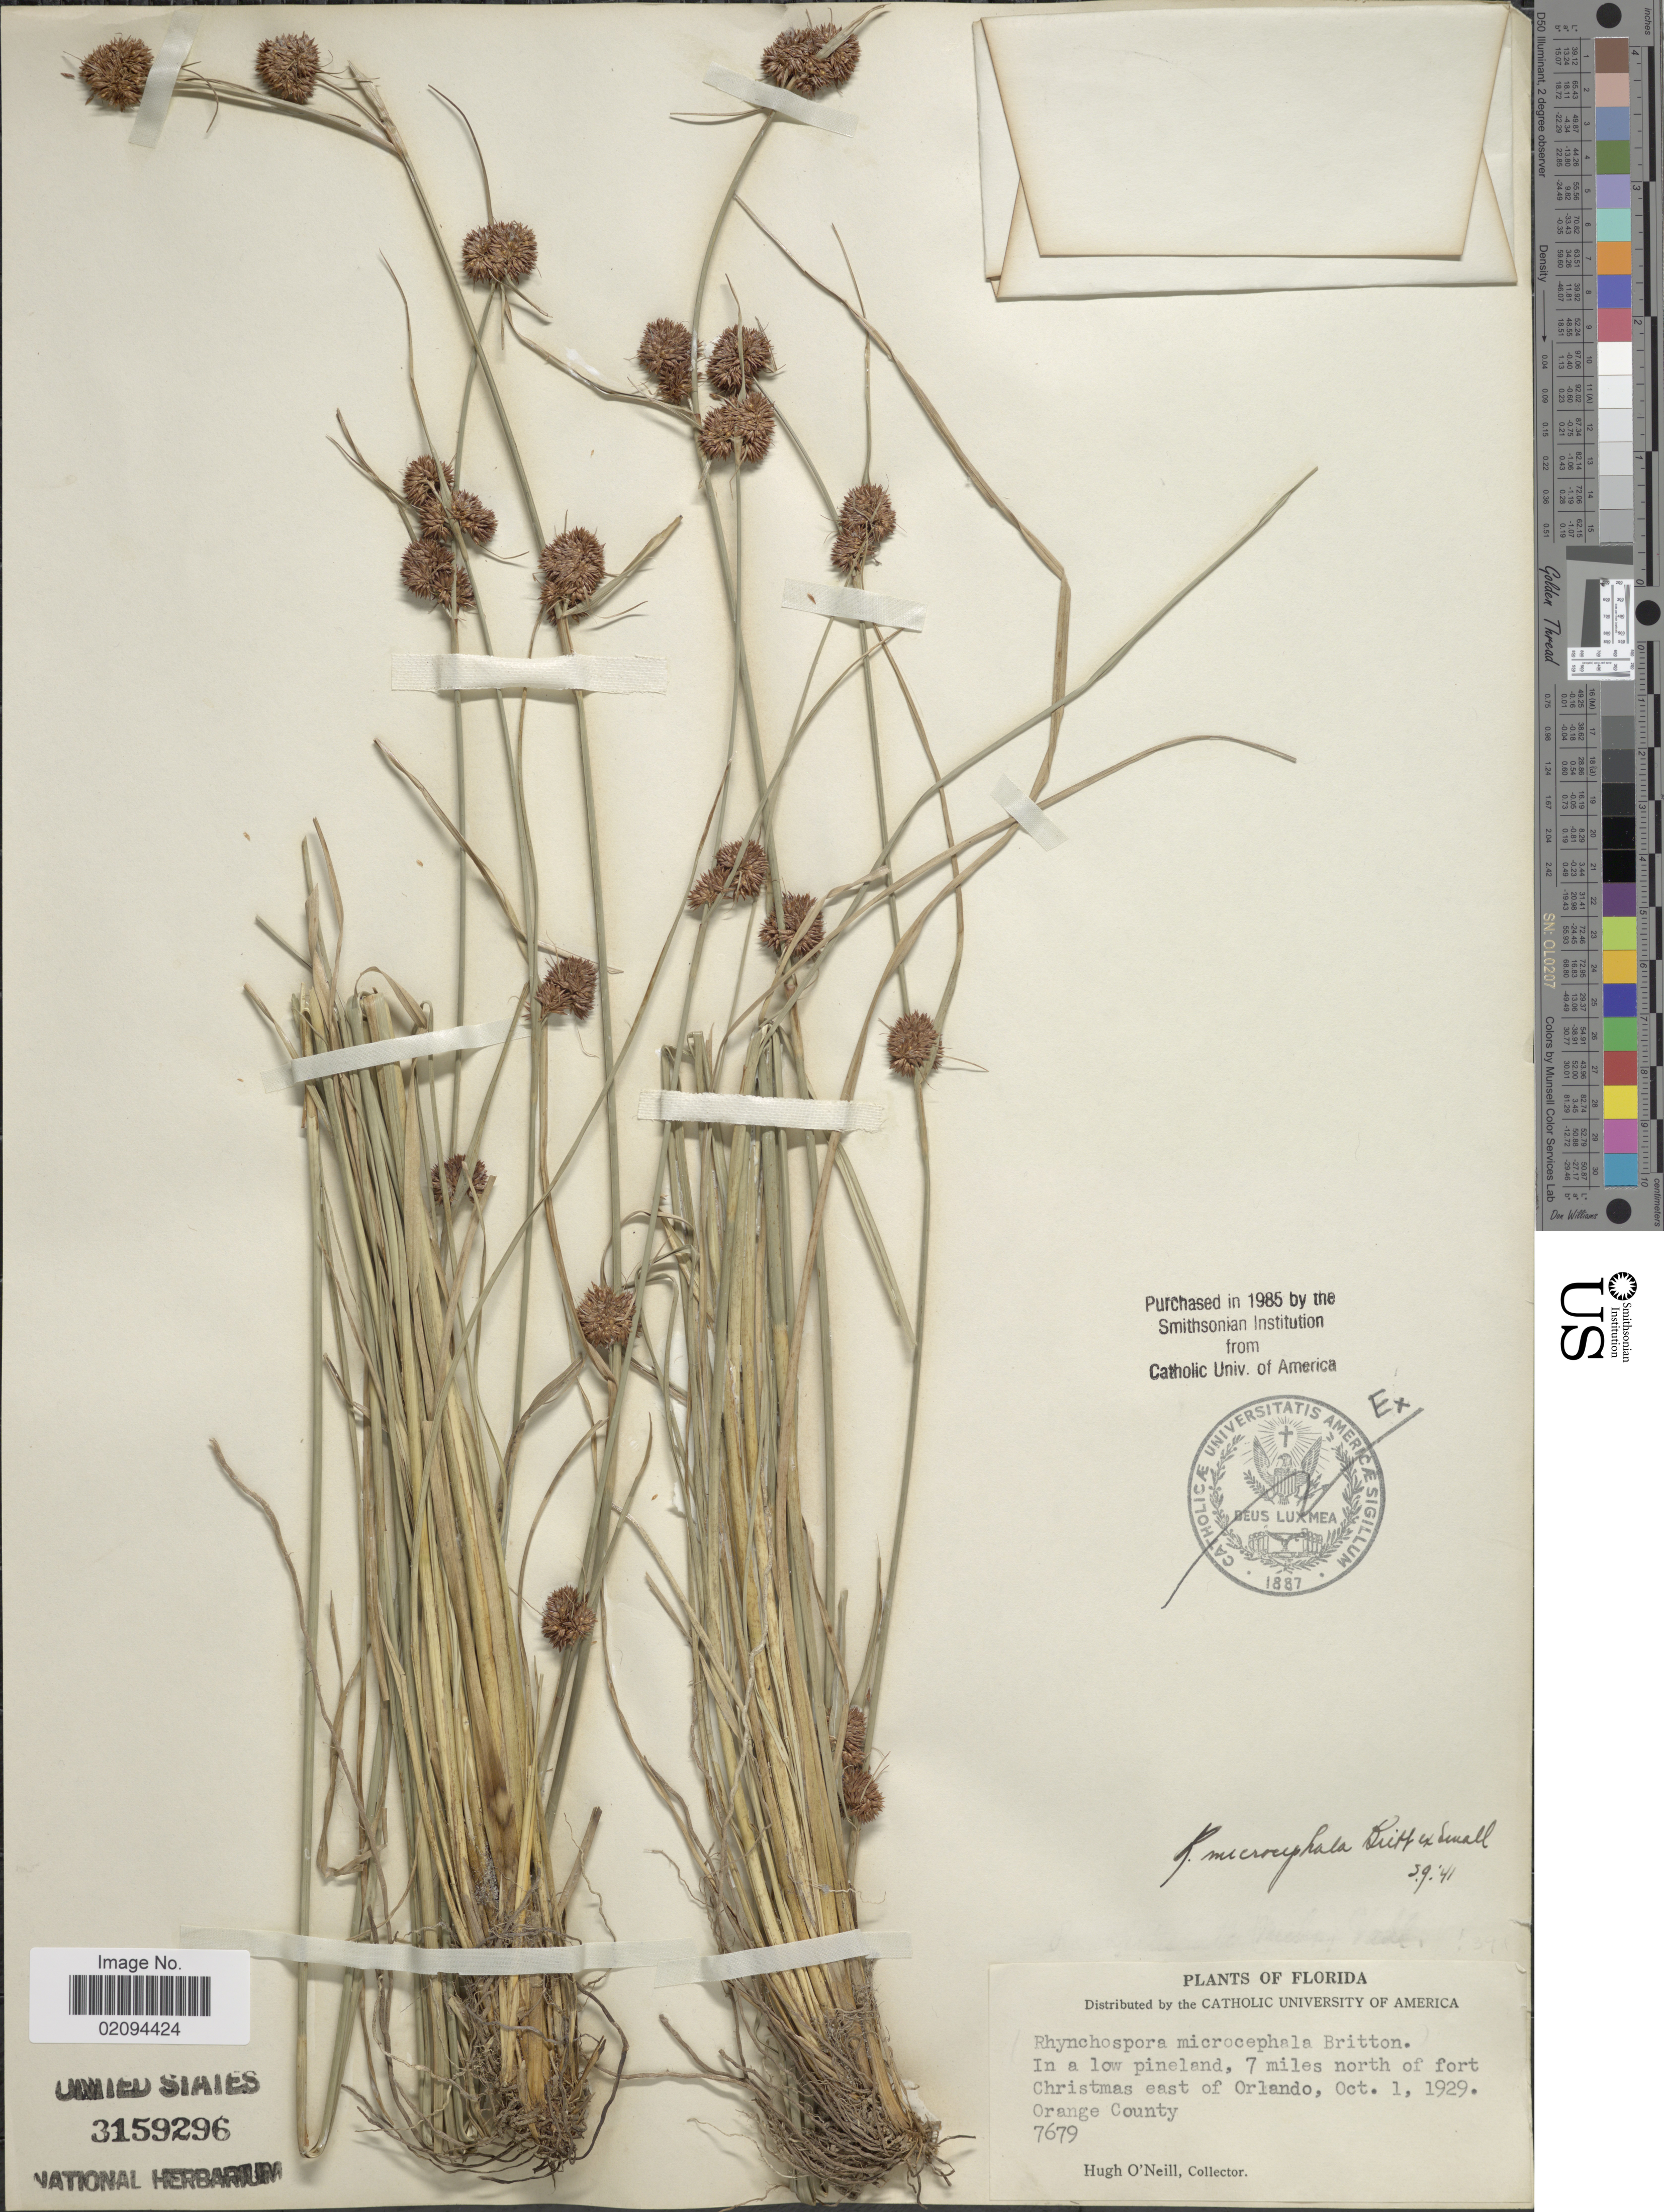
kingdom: Plantae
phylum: Tracheophyta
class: Liliopsida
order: Poales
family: Cyperaceae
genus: Rhynchospora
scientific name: Rhynchospora microcephala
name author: (Britton) Britton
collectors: H. O'Neill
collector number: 7679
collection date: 1929-10-01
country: United States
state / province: Florida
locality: In a low pineland, 7 miles north of fort Christmas east of Orlando. Orange County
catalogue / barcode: US 3159296